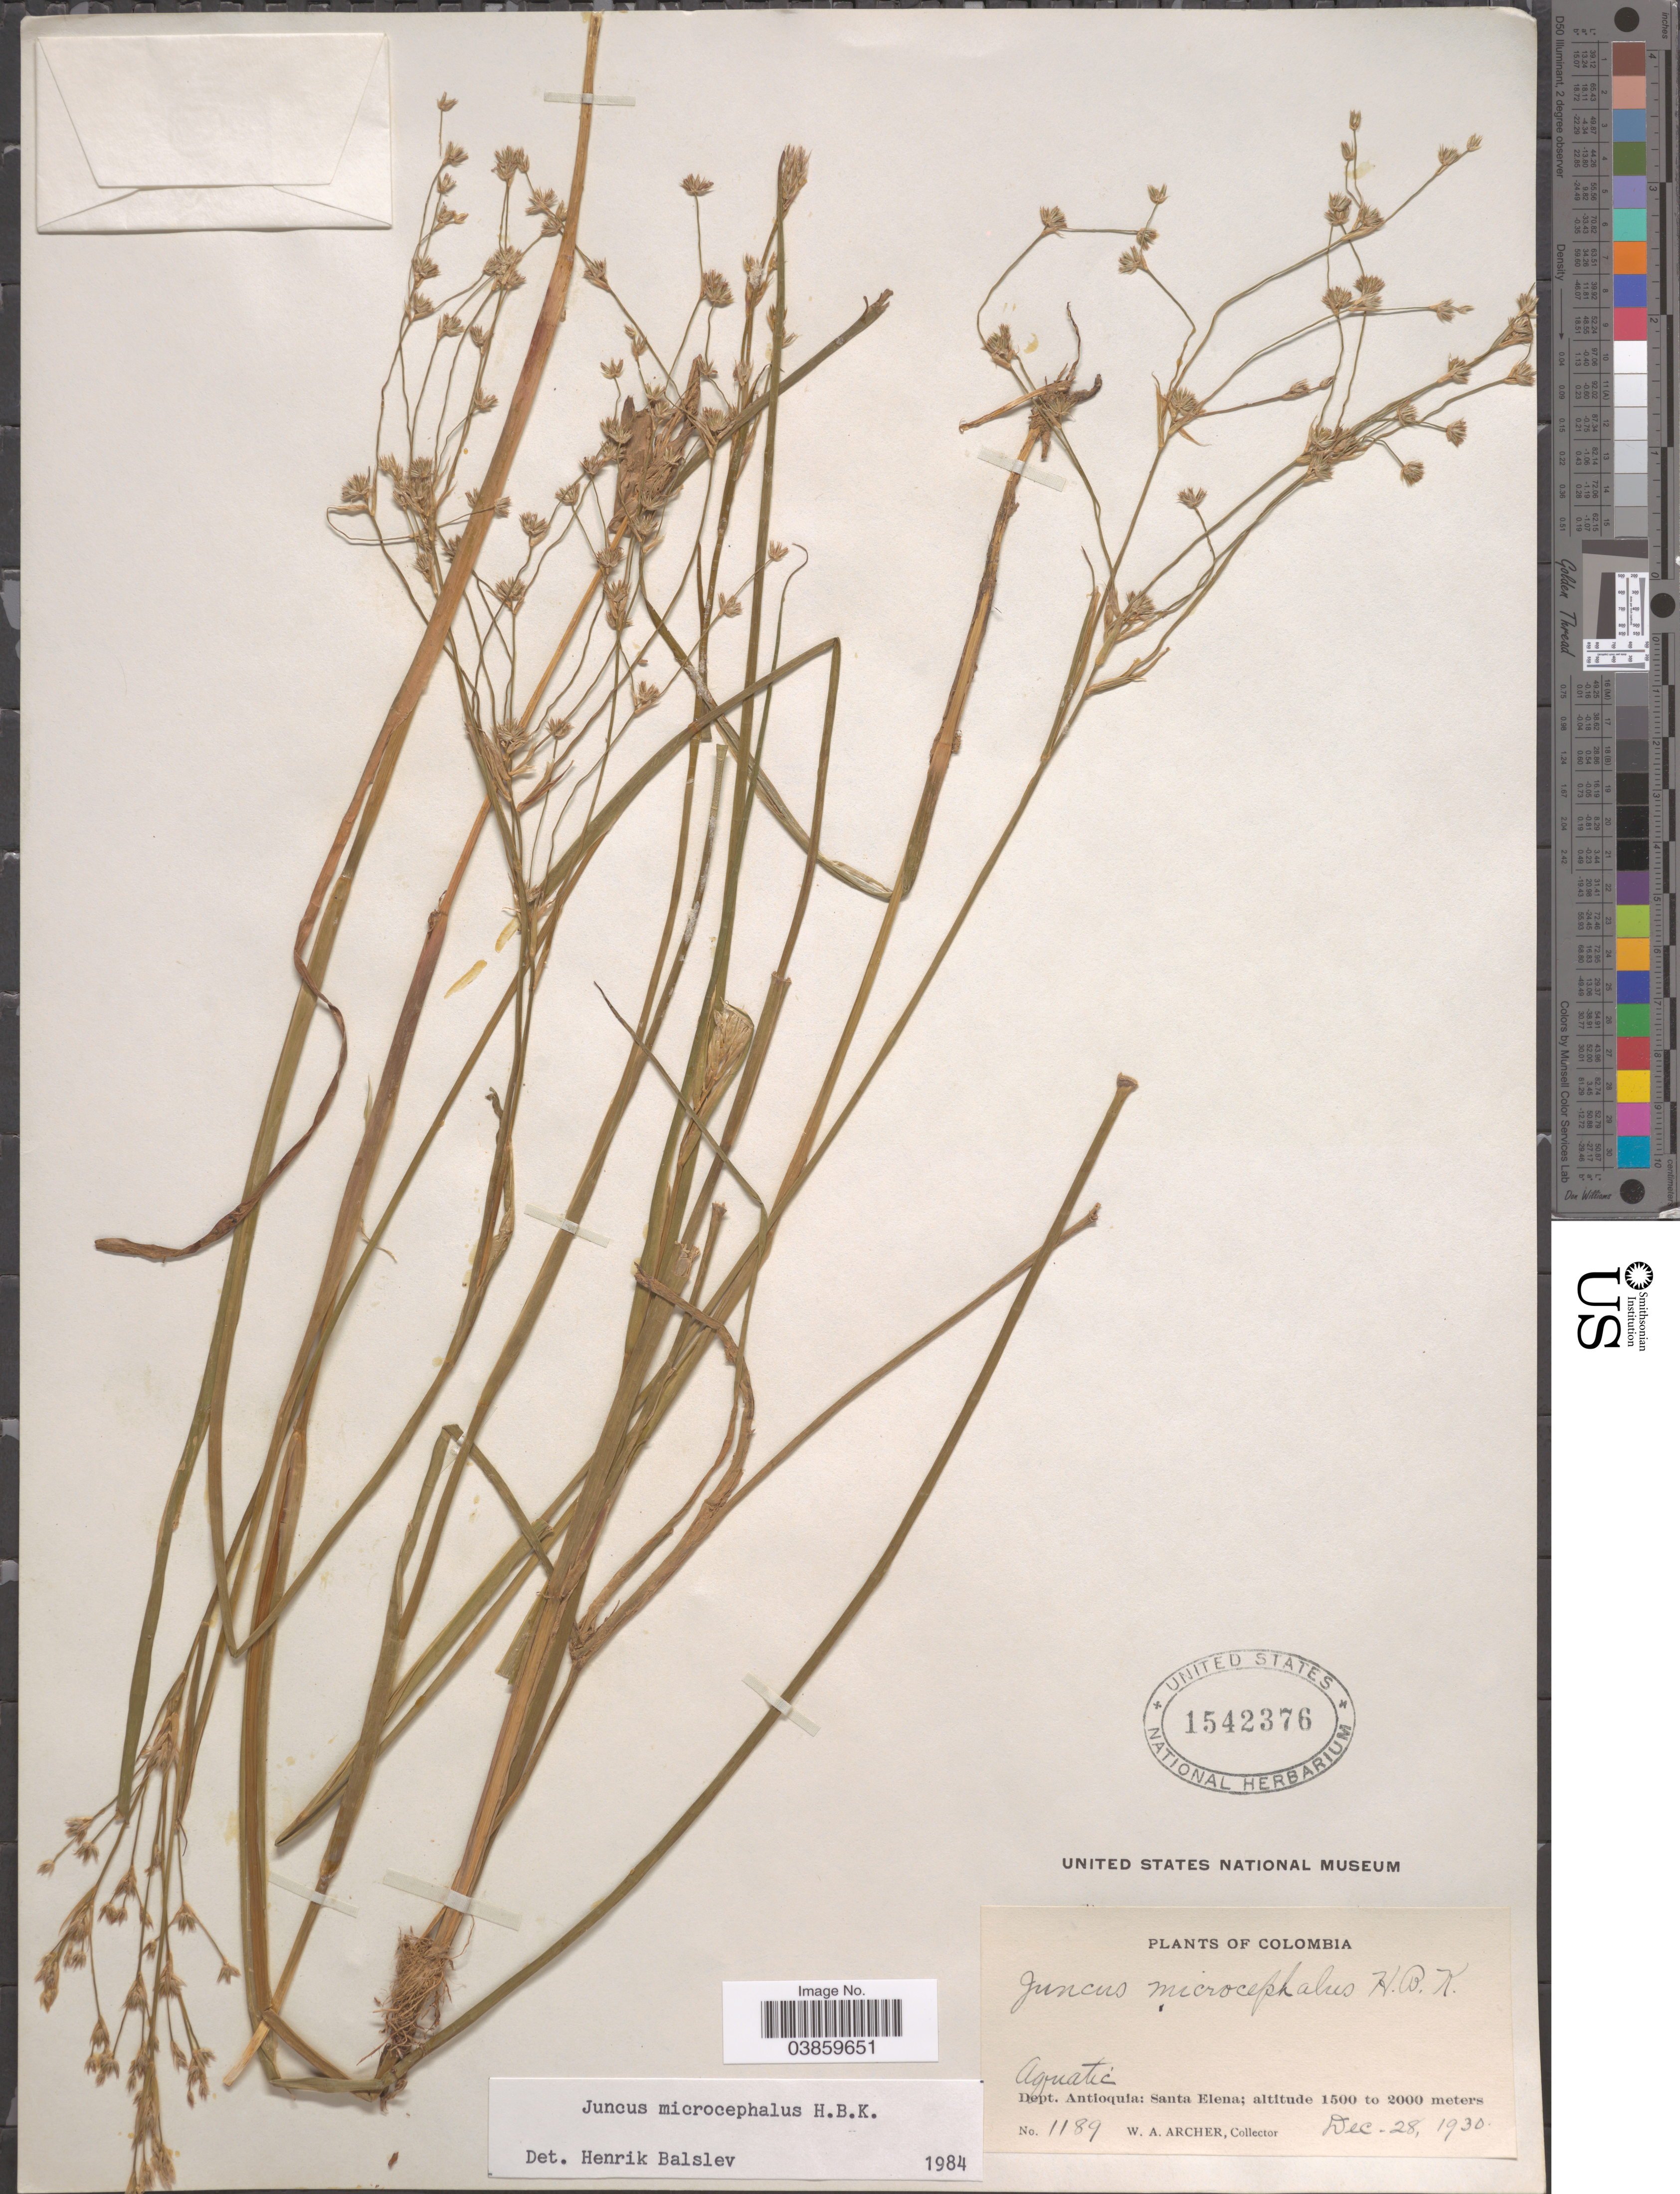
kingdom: Plantae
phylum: Tracheophyta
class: Liliopsida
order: Poales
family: Juncaceae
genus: Juncus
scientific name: Juncus microcephalus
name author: Kunth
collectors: W. Archer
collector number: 1189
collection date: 1930-12-28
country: Colombia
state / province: Antioquia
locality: Dept. Antioquia: Santa Elena.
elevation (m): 1500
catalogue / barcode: US 1542376